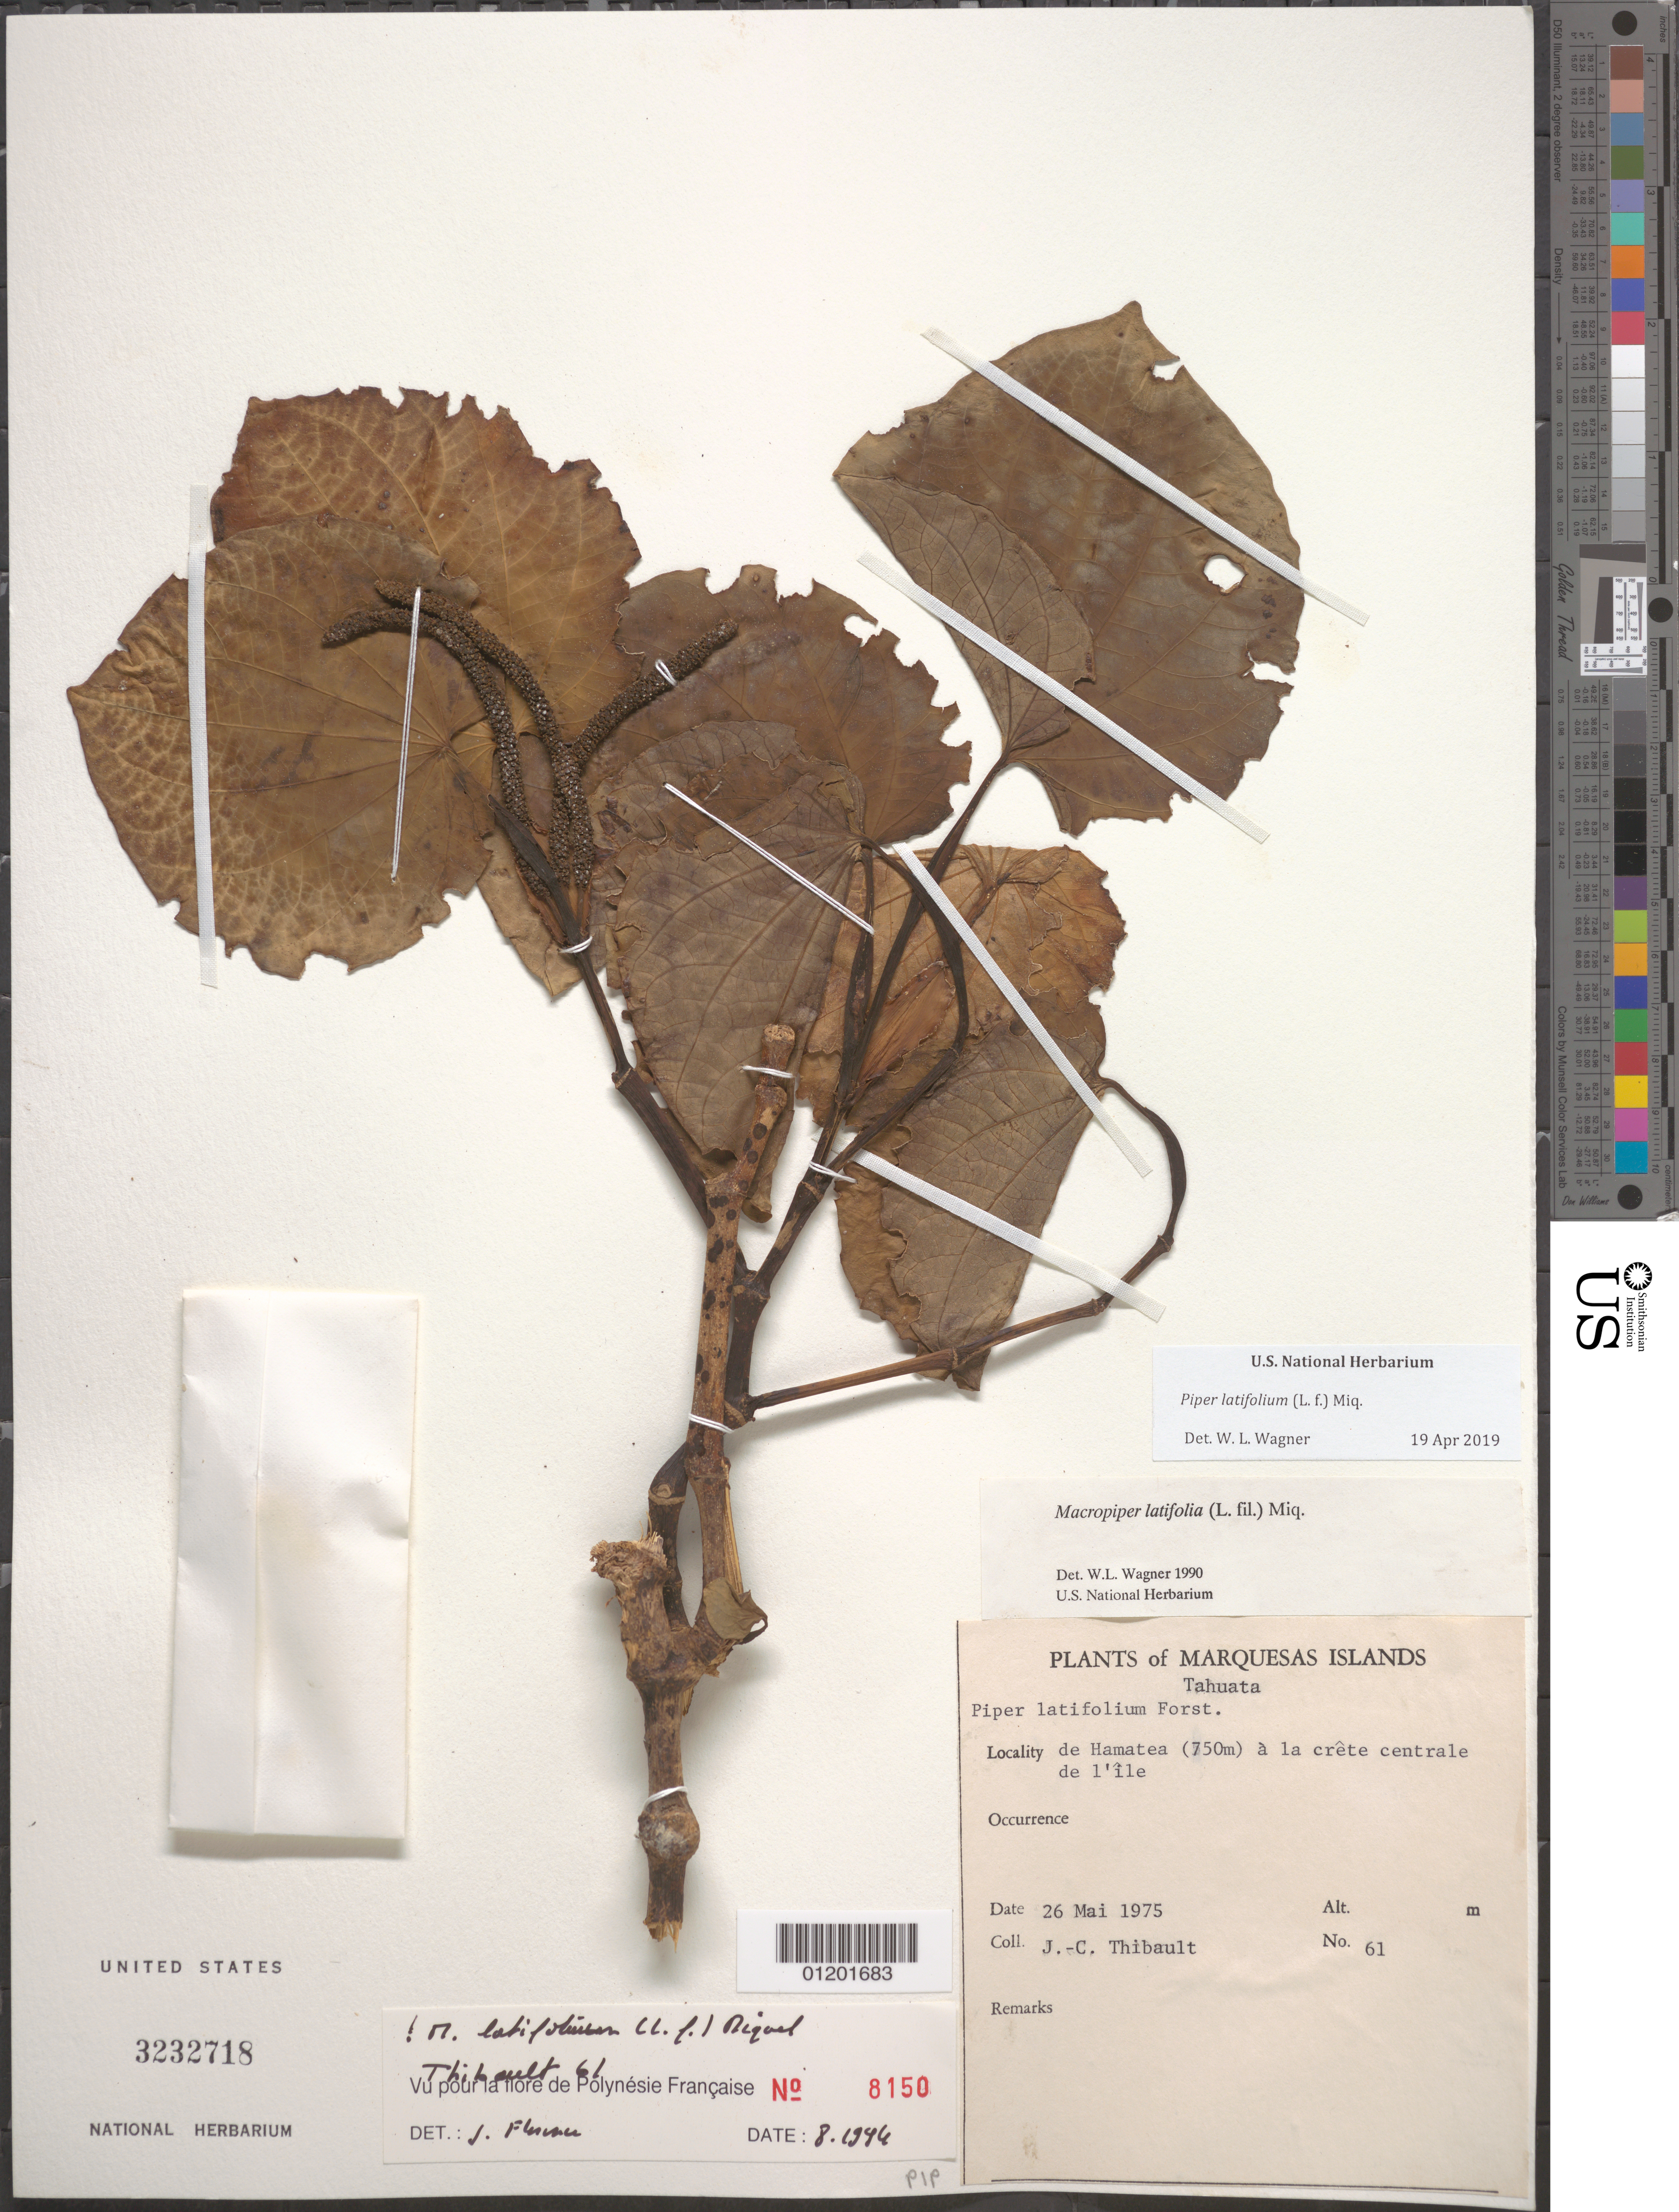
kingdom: Plantae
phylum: Tracheophyta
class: Magnoliopsida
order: Piperales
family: Piperaceae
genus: Piper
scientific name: Piper latifolium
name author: L. f.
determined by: Wagner, W. L., (BOT), Smithsonian Institution - National Museum of Natural History (UNITED STATES)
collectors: J. Thibault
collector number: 61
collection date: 1975-05-26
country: French Polynesia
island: Tahuata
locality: de Hamatea à la crête centrale de l'île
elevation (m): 750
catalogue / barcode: US 3232718